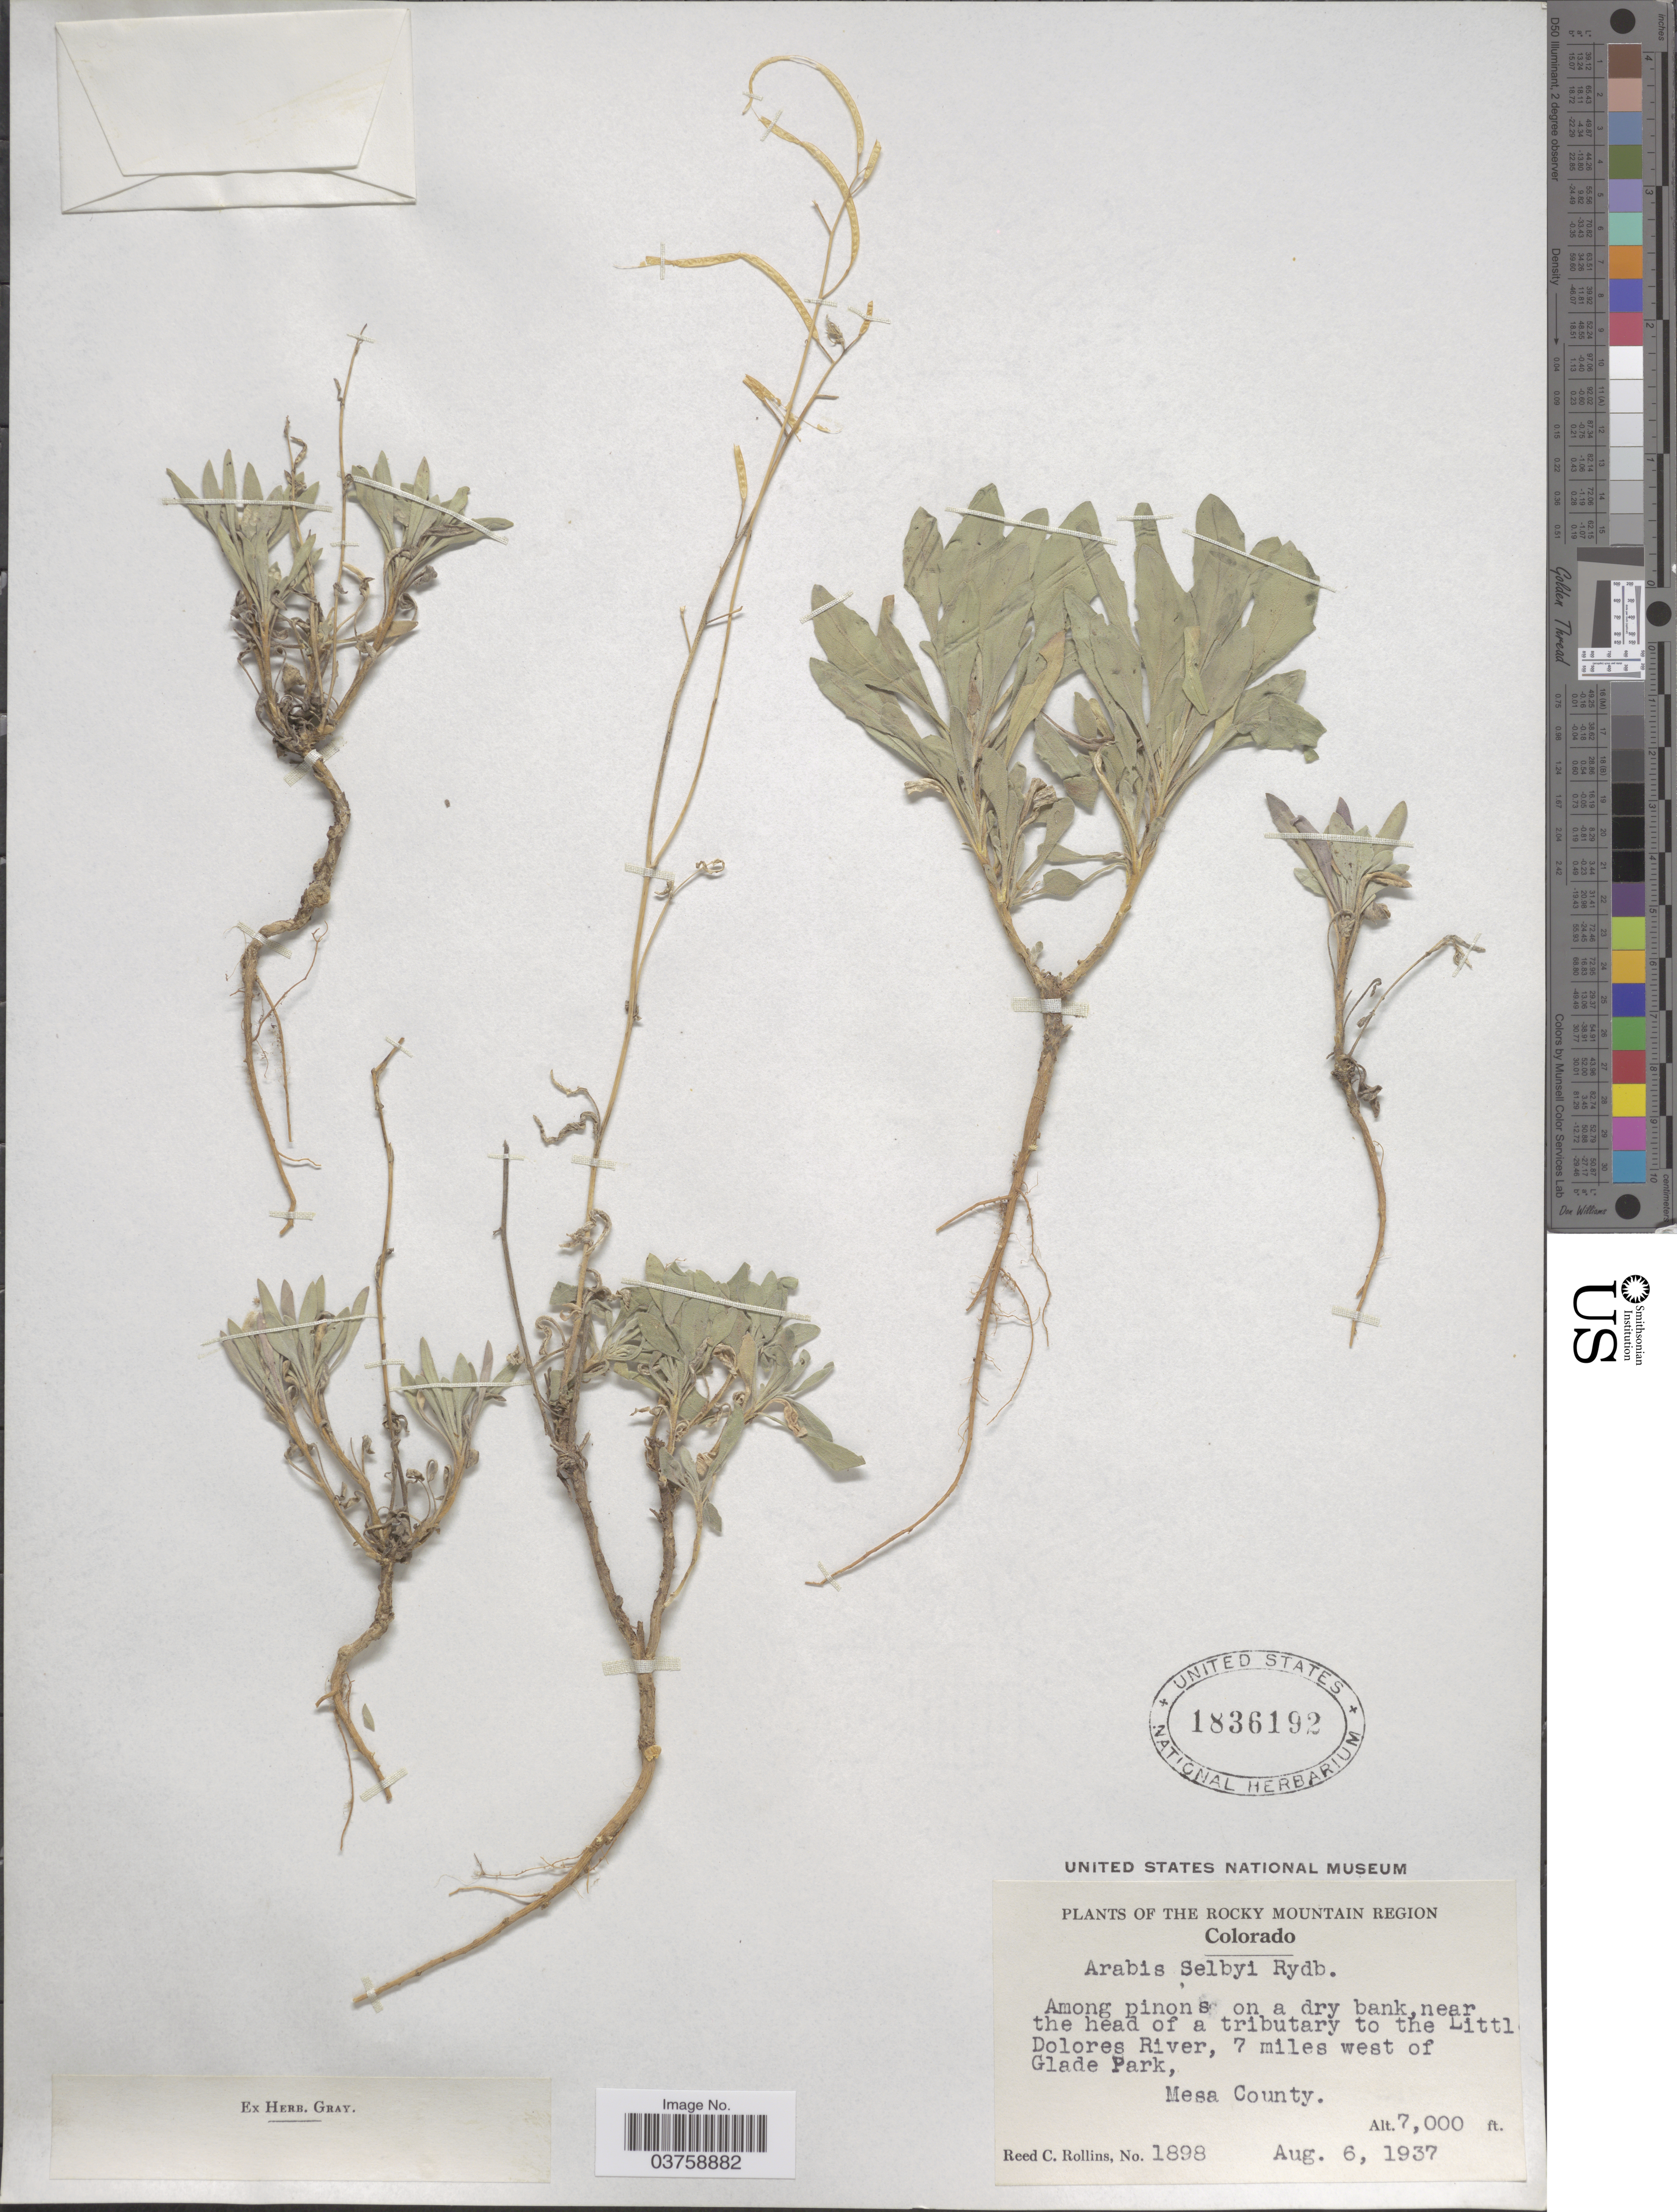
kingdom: Plantae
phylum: Tracheophyta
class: Magnoliopsida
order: Brassicales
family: Brassicaceae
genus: Arabis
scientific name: Arabis selbyi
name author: Rydb.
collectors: R. C. Rollins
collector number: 1898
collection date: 1937-08-06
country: United States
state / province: Colorado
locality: The Rocky Mountain Region. Near the head of a tributary to the Little Dolores River, 7 miles west of Glade Park, Mesa County.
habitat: among pinons on a dry bank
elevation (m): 2134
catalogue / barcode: US 1836192